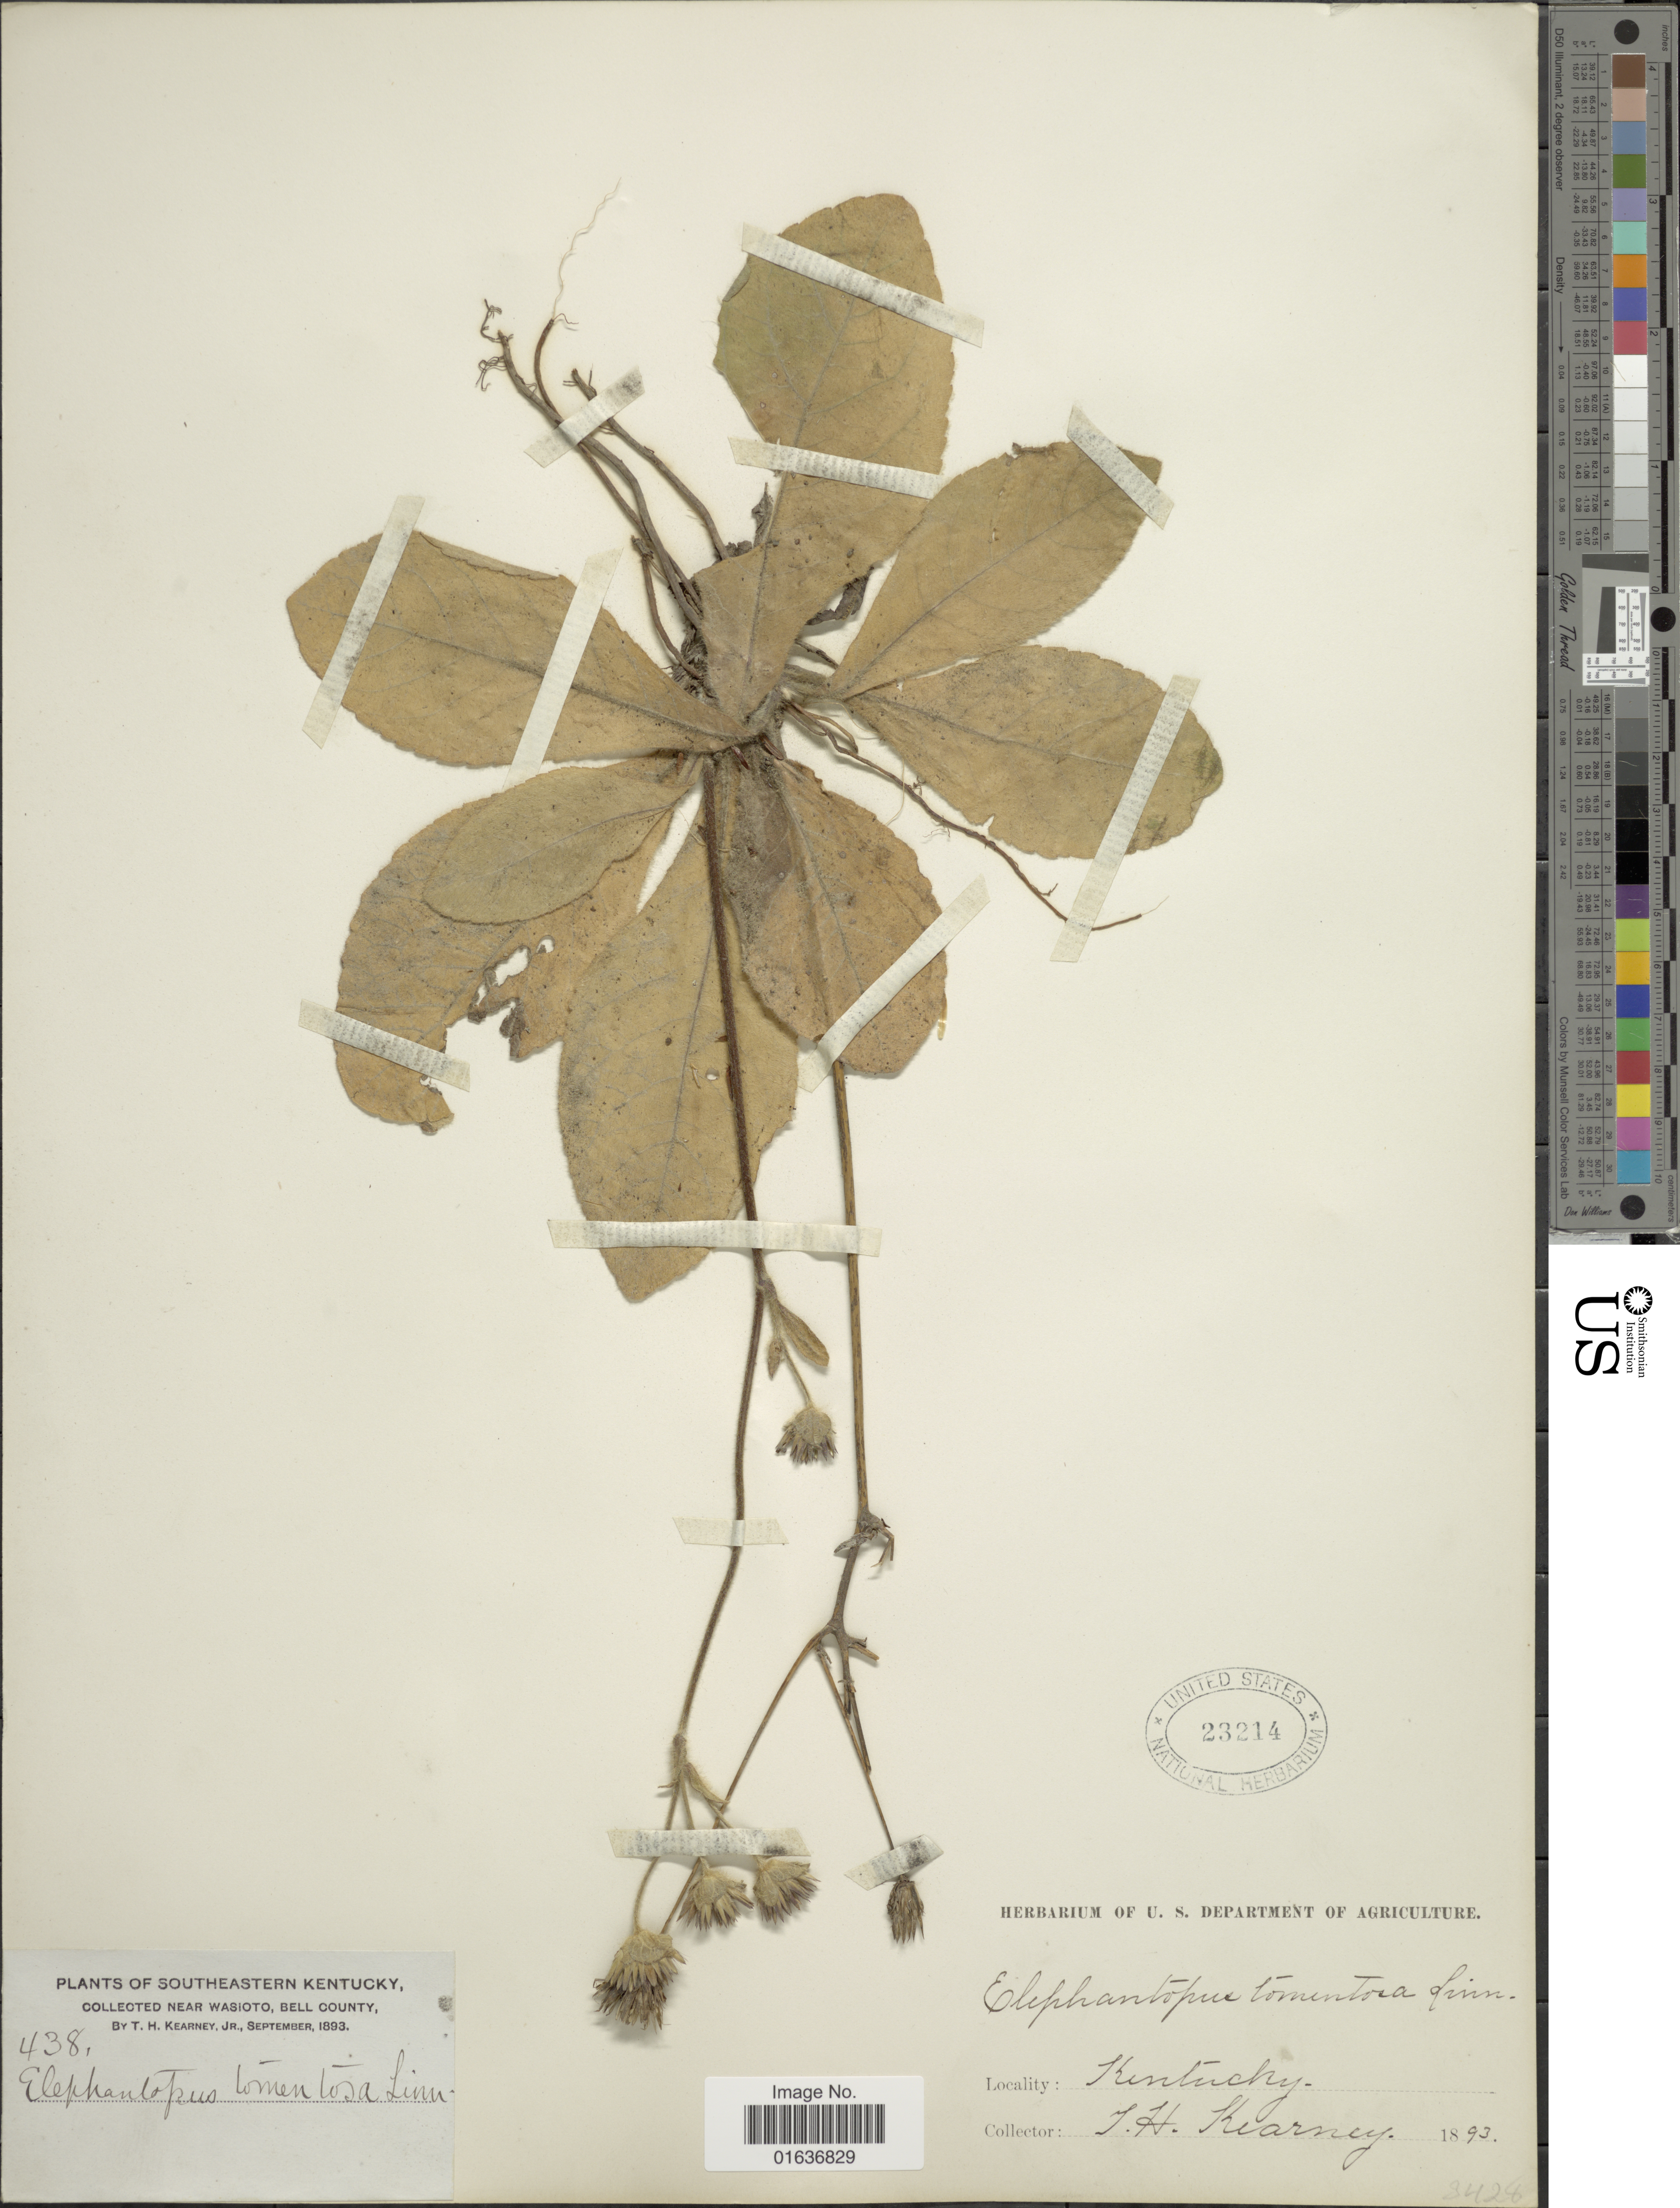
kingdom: Plantae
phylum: Tracheophyta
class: Magnoliopsida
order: Asterales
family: Asteraceae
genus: Elephantopus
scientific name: Elephantopus tomentosus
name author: L.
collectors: T. H. Kearney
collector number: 438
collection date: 1893-09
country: United States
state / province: Kentucky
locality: Southeastern Kentucky, Near Wasioto, Bell County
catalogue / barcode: US 23214